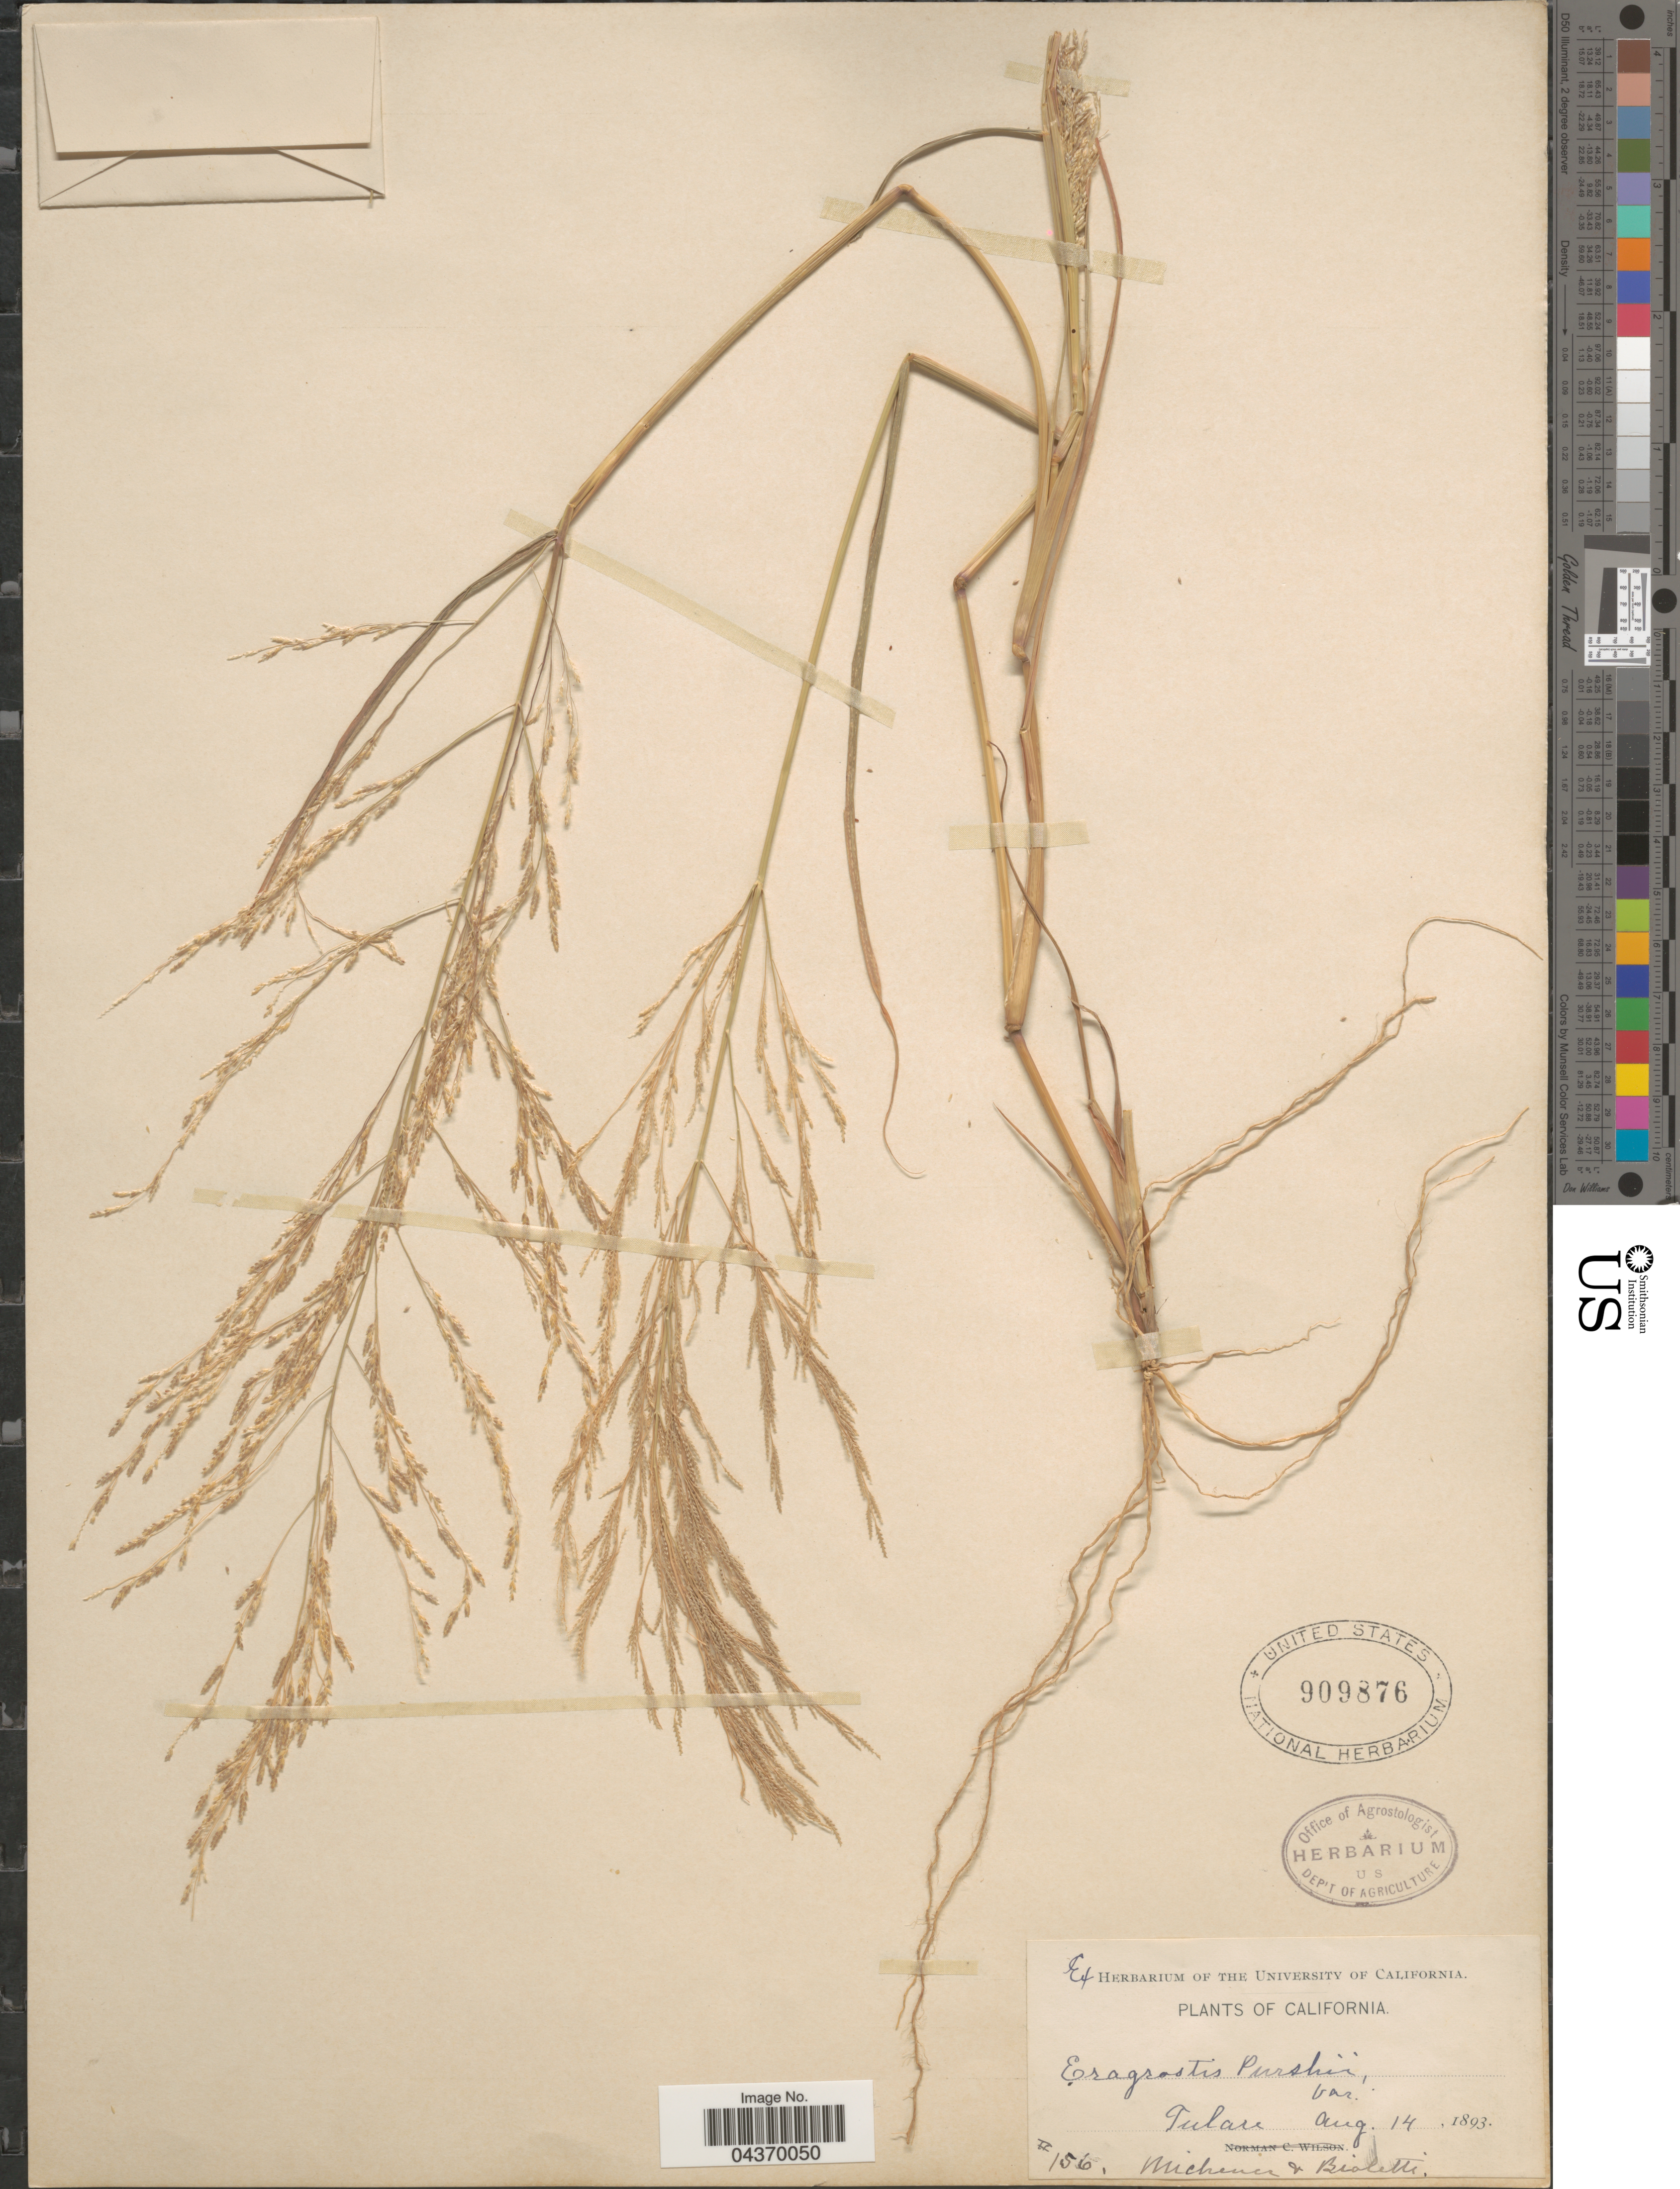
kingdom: Plantae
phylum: Tracheophyta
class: Liliopsida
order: Poales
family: Poaceae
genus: Eragrostis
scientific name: Eragrostis pectinacea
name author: (Michx.) Nees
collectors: -. Michener & -- Bioletti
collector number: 156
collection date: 1893-08-14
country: United States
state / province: California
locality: Tulare.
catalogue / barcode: US 909876